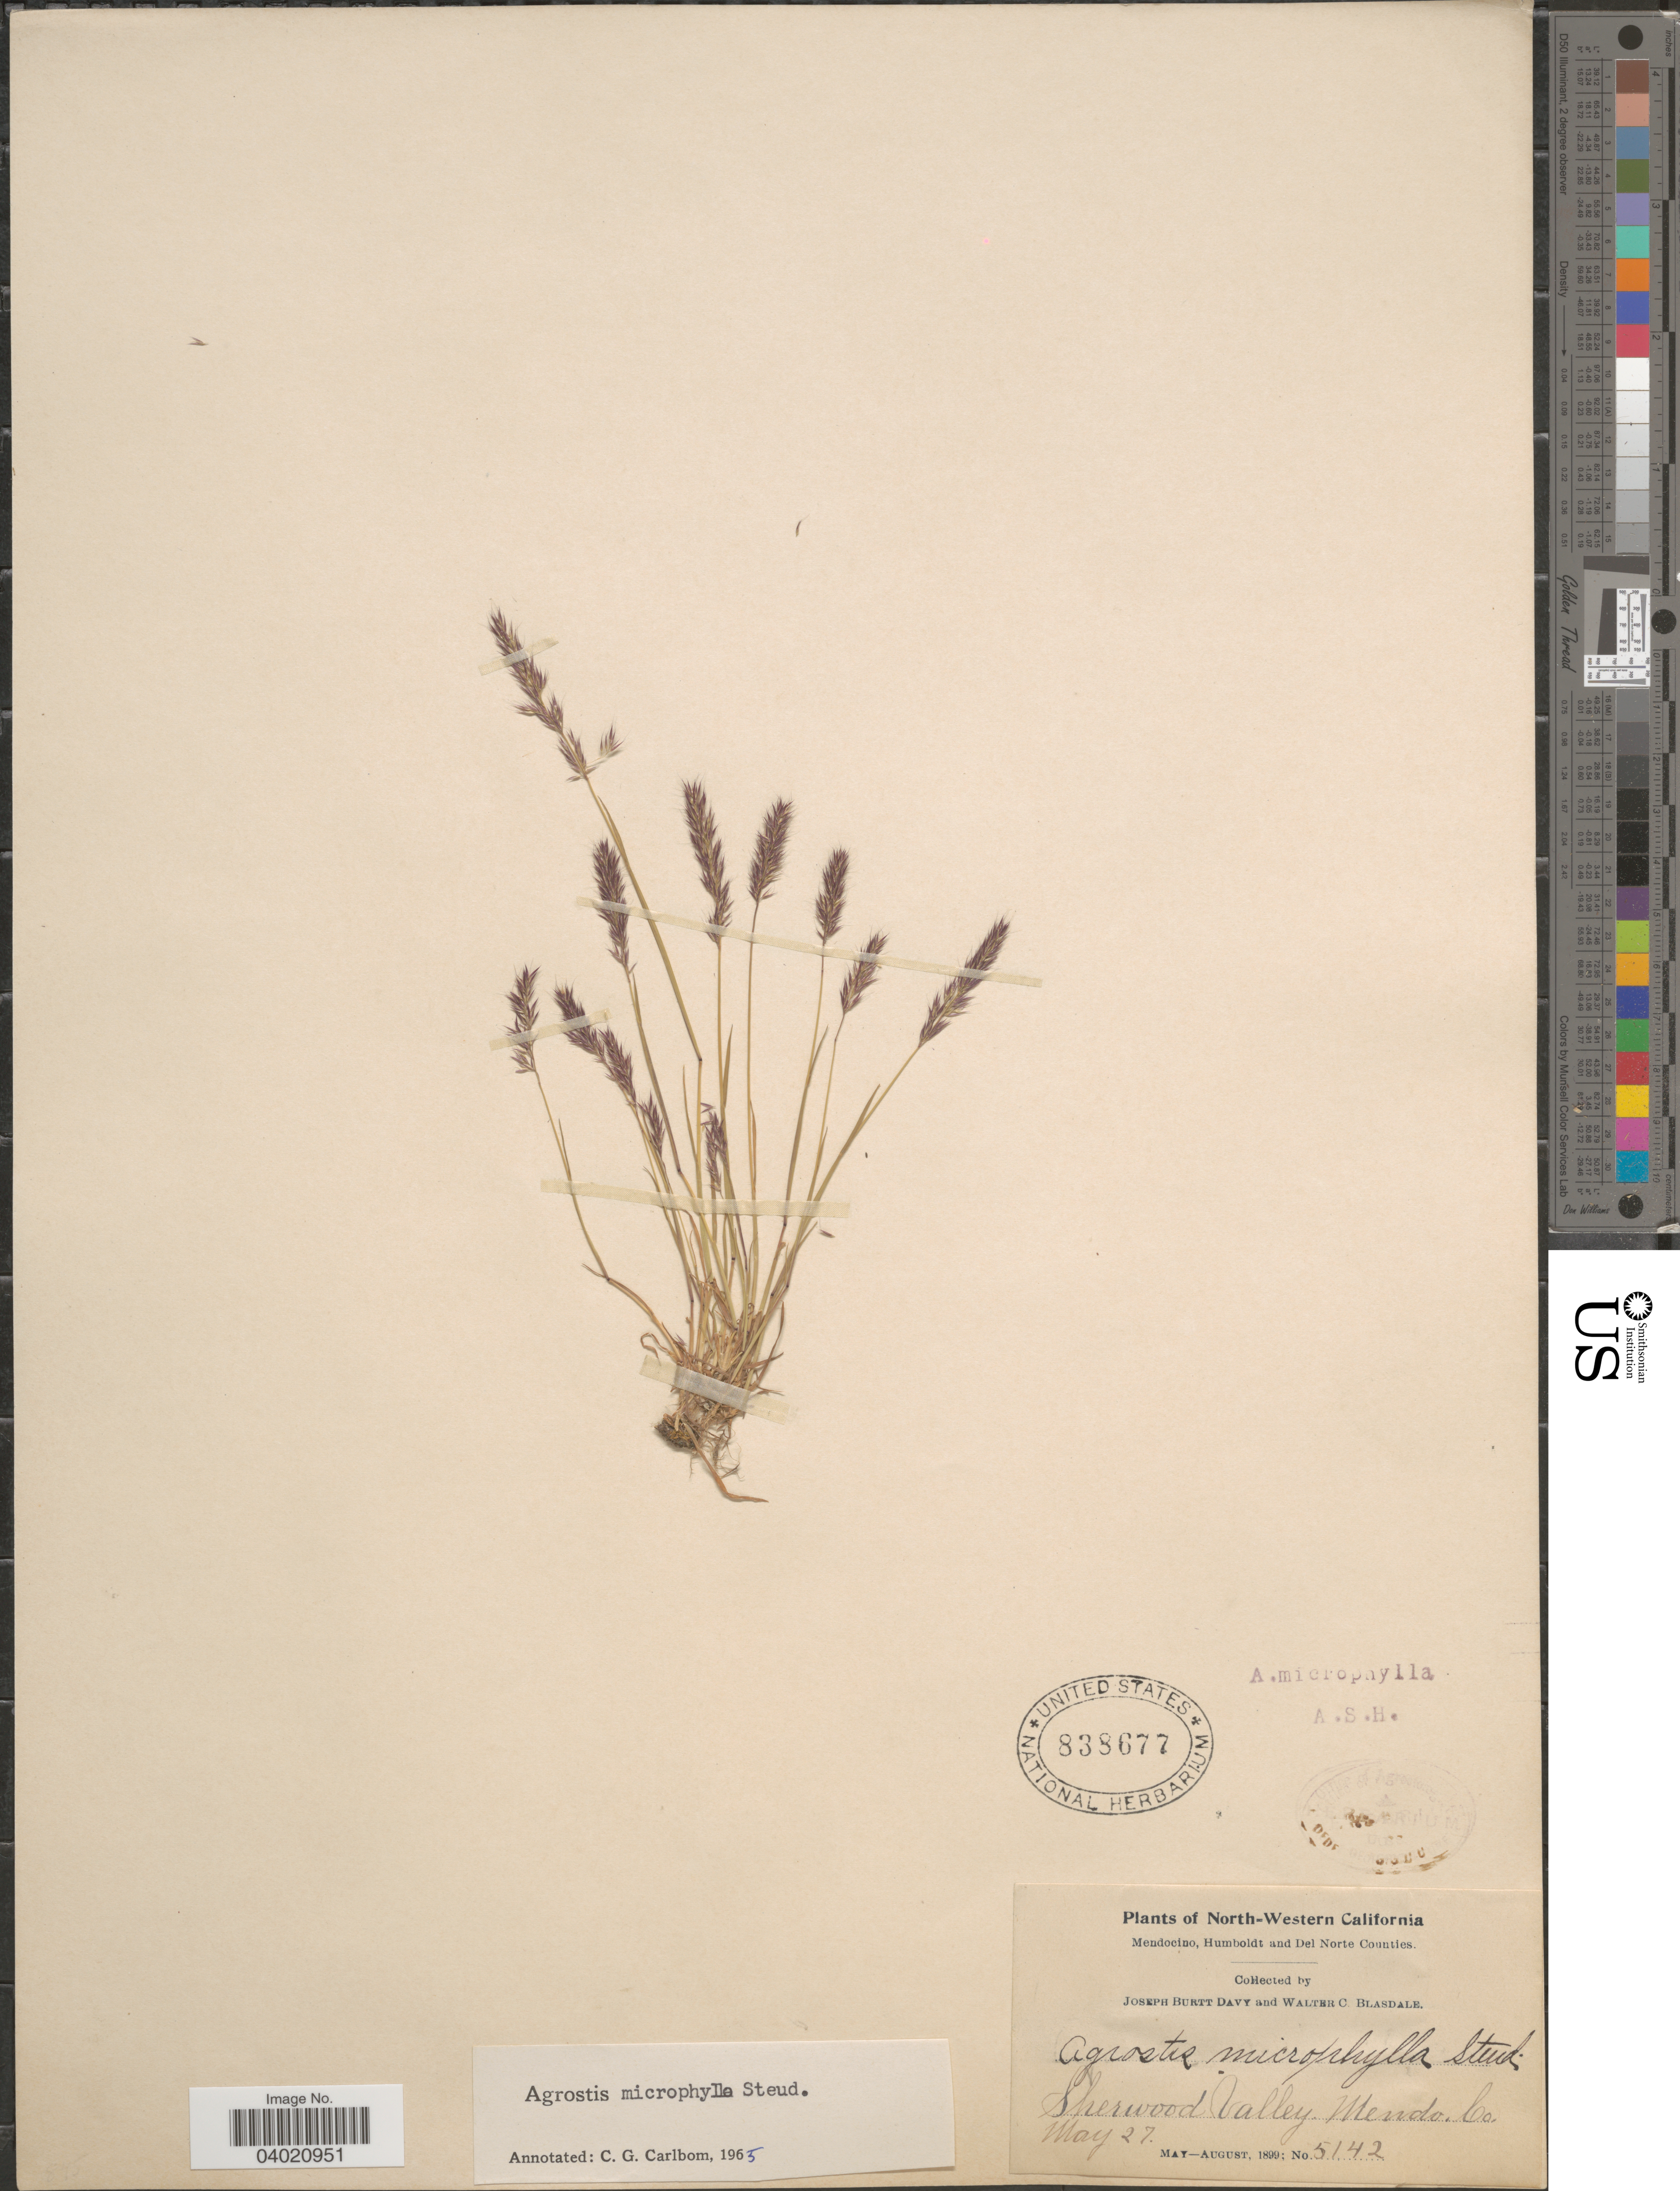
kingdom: Plantae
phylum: Tracheophyta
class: Liliopsida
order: Poales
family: Poaceae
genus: Agrostis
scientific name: Agrostis microphylla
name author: Steud.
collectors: J. Burtt Davy & W. Blasdale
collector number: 5142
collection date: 1899-05-27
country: United States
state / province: California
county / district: Mendocino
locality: North-Western California. Sherwood Valley. Mendo. Co.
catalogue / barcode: US 838677